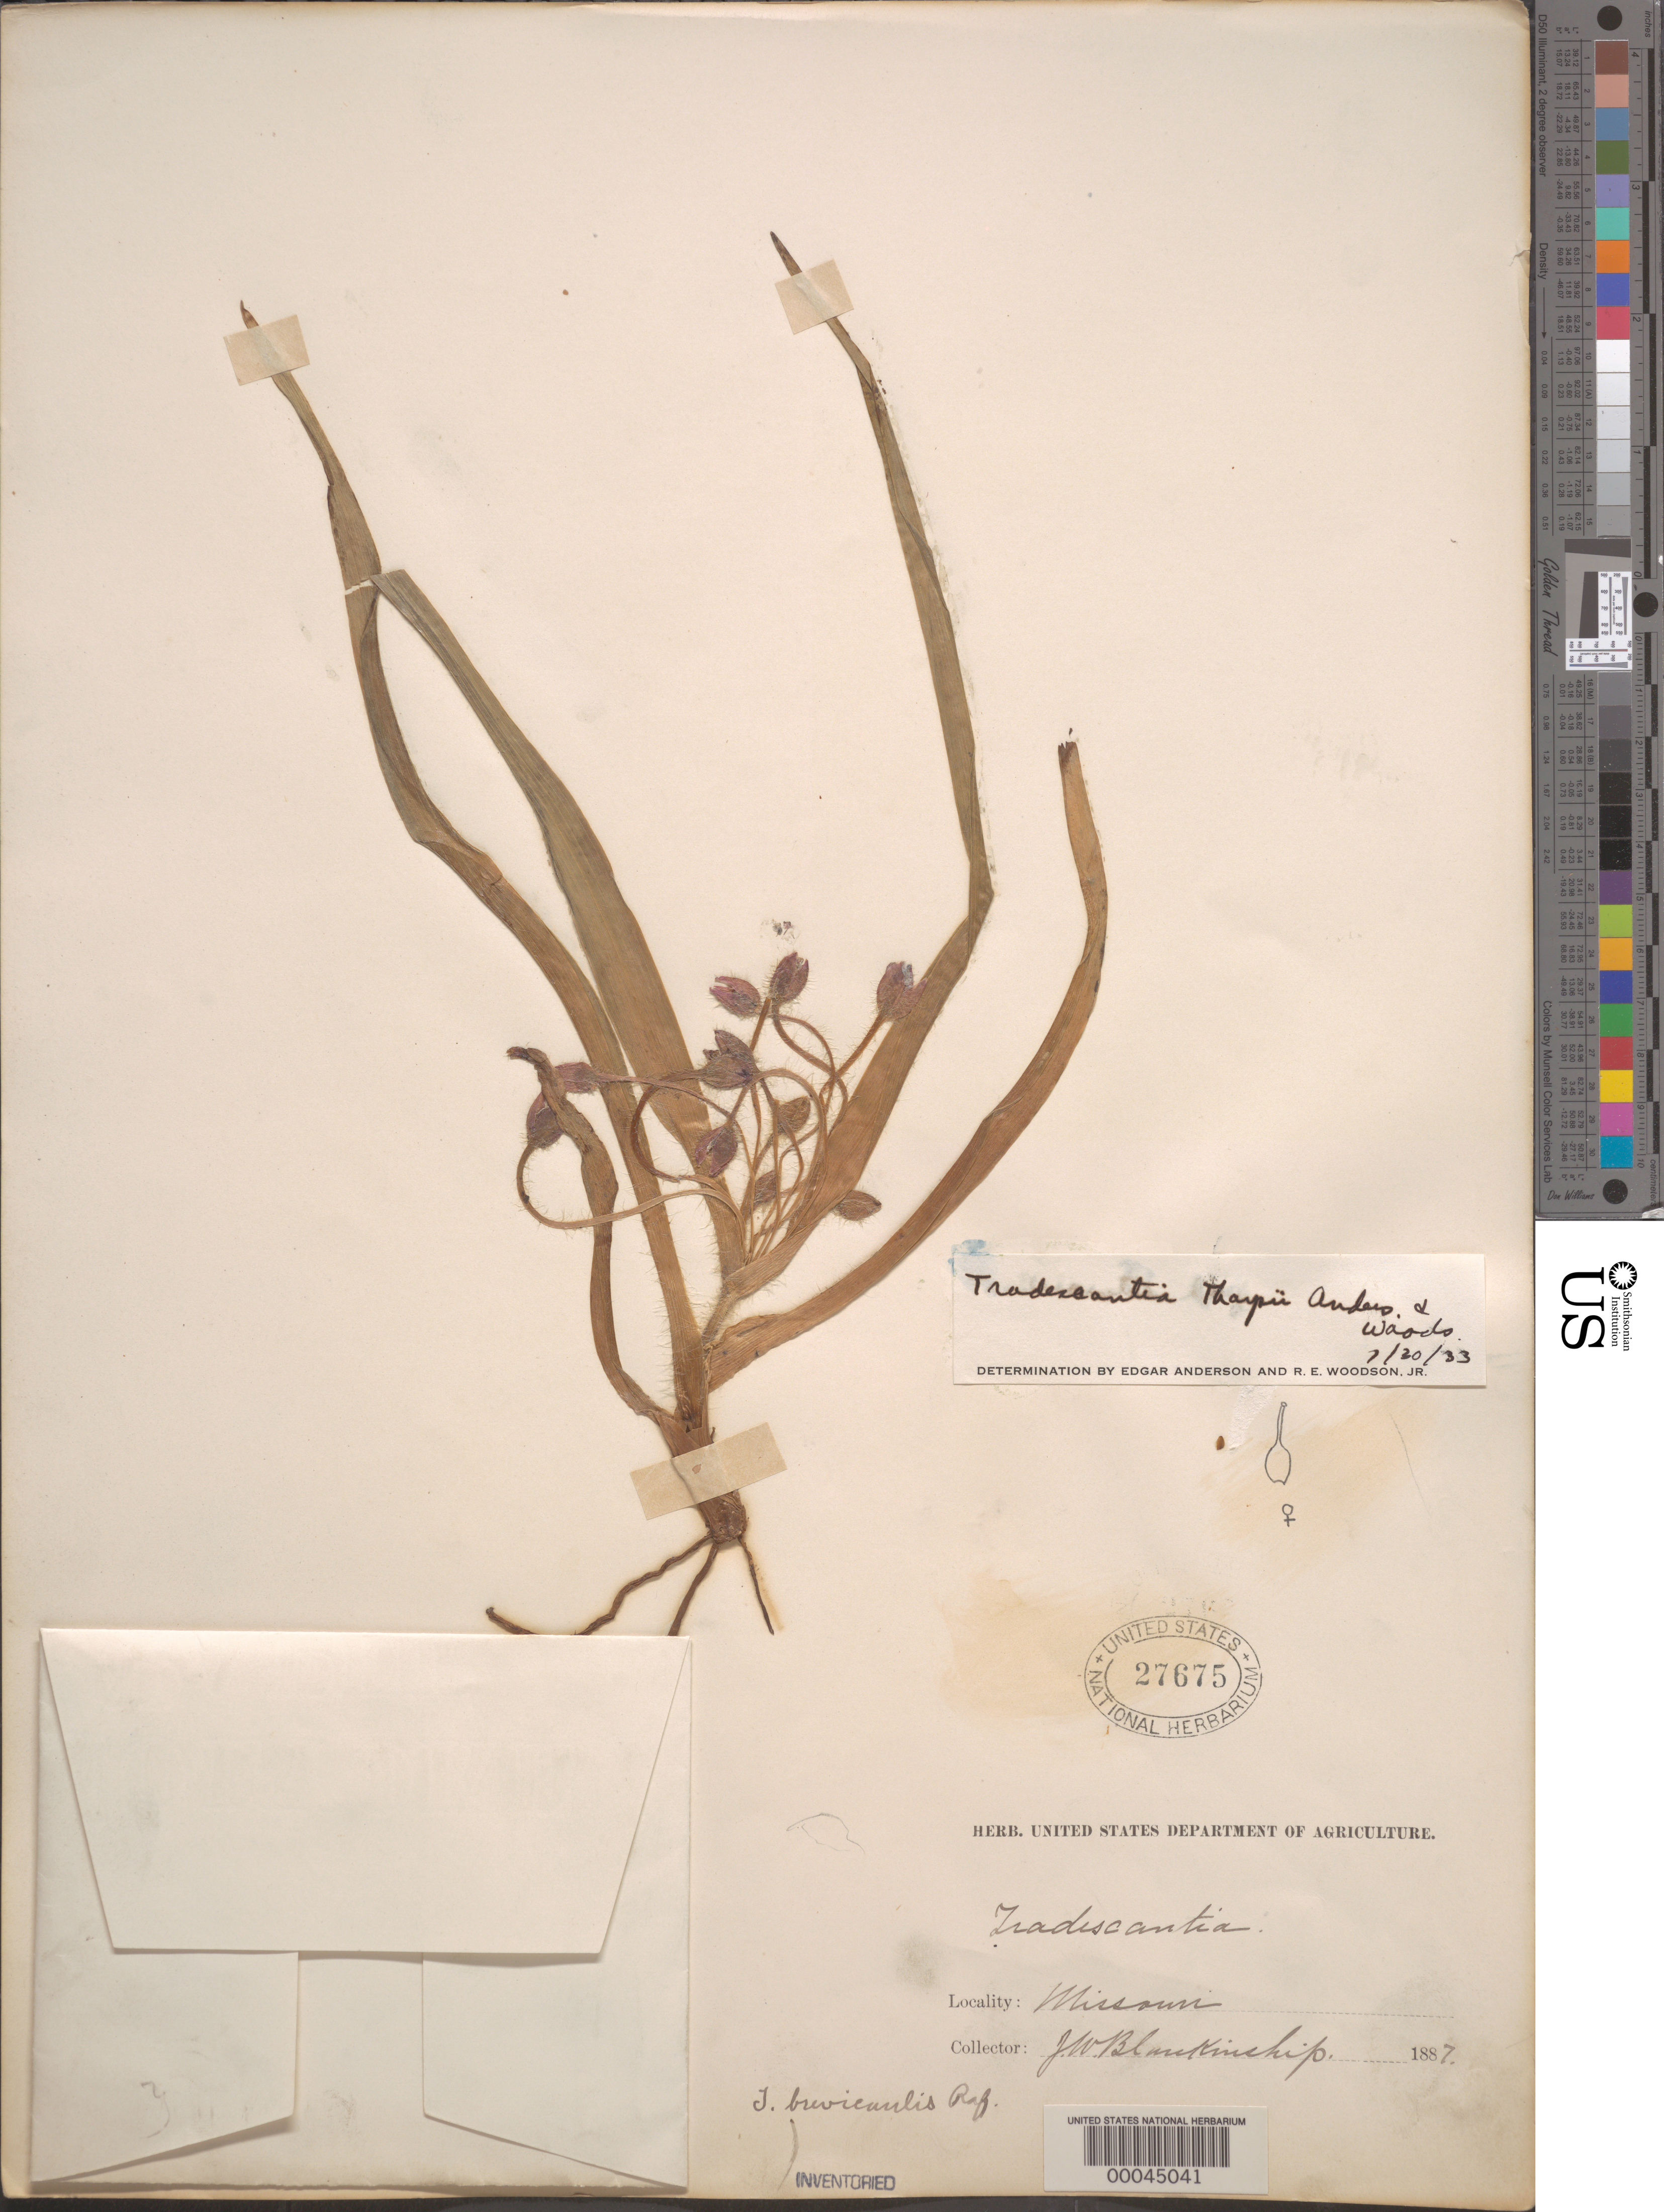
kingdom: Plantae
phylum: Tracheophyta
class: Liliopsida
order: Commelinales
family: Commelinaceae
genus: Tradescantia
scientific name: Tradescantia tharpii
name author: E.S. Anderson & Woodson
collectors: J. W. Blankinship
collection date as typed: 1887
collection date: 1887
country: United States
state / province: Missouri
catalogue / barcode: US 27675